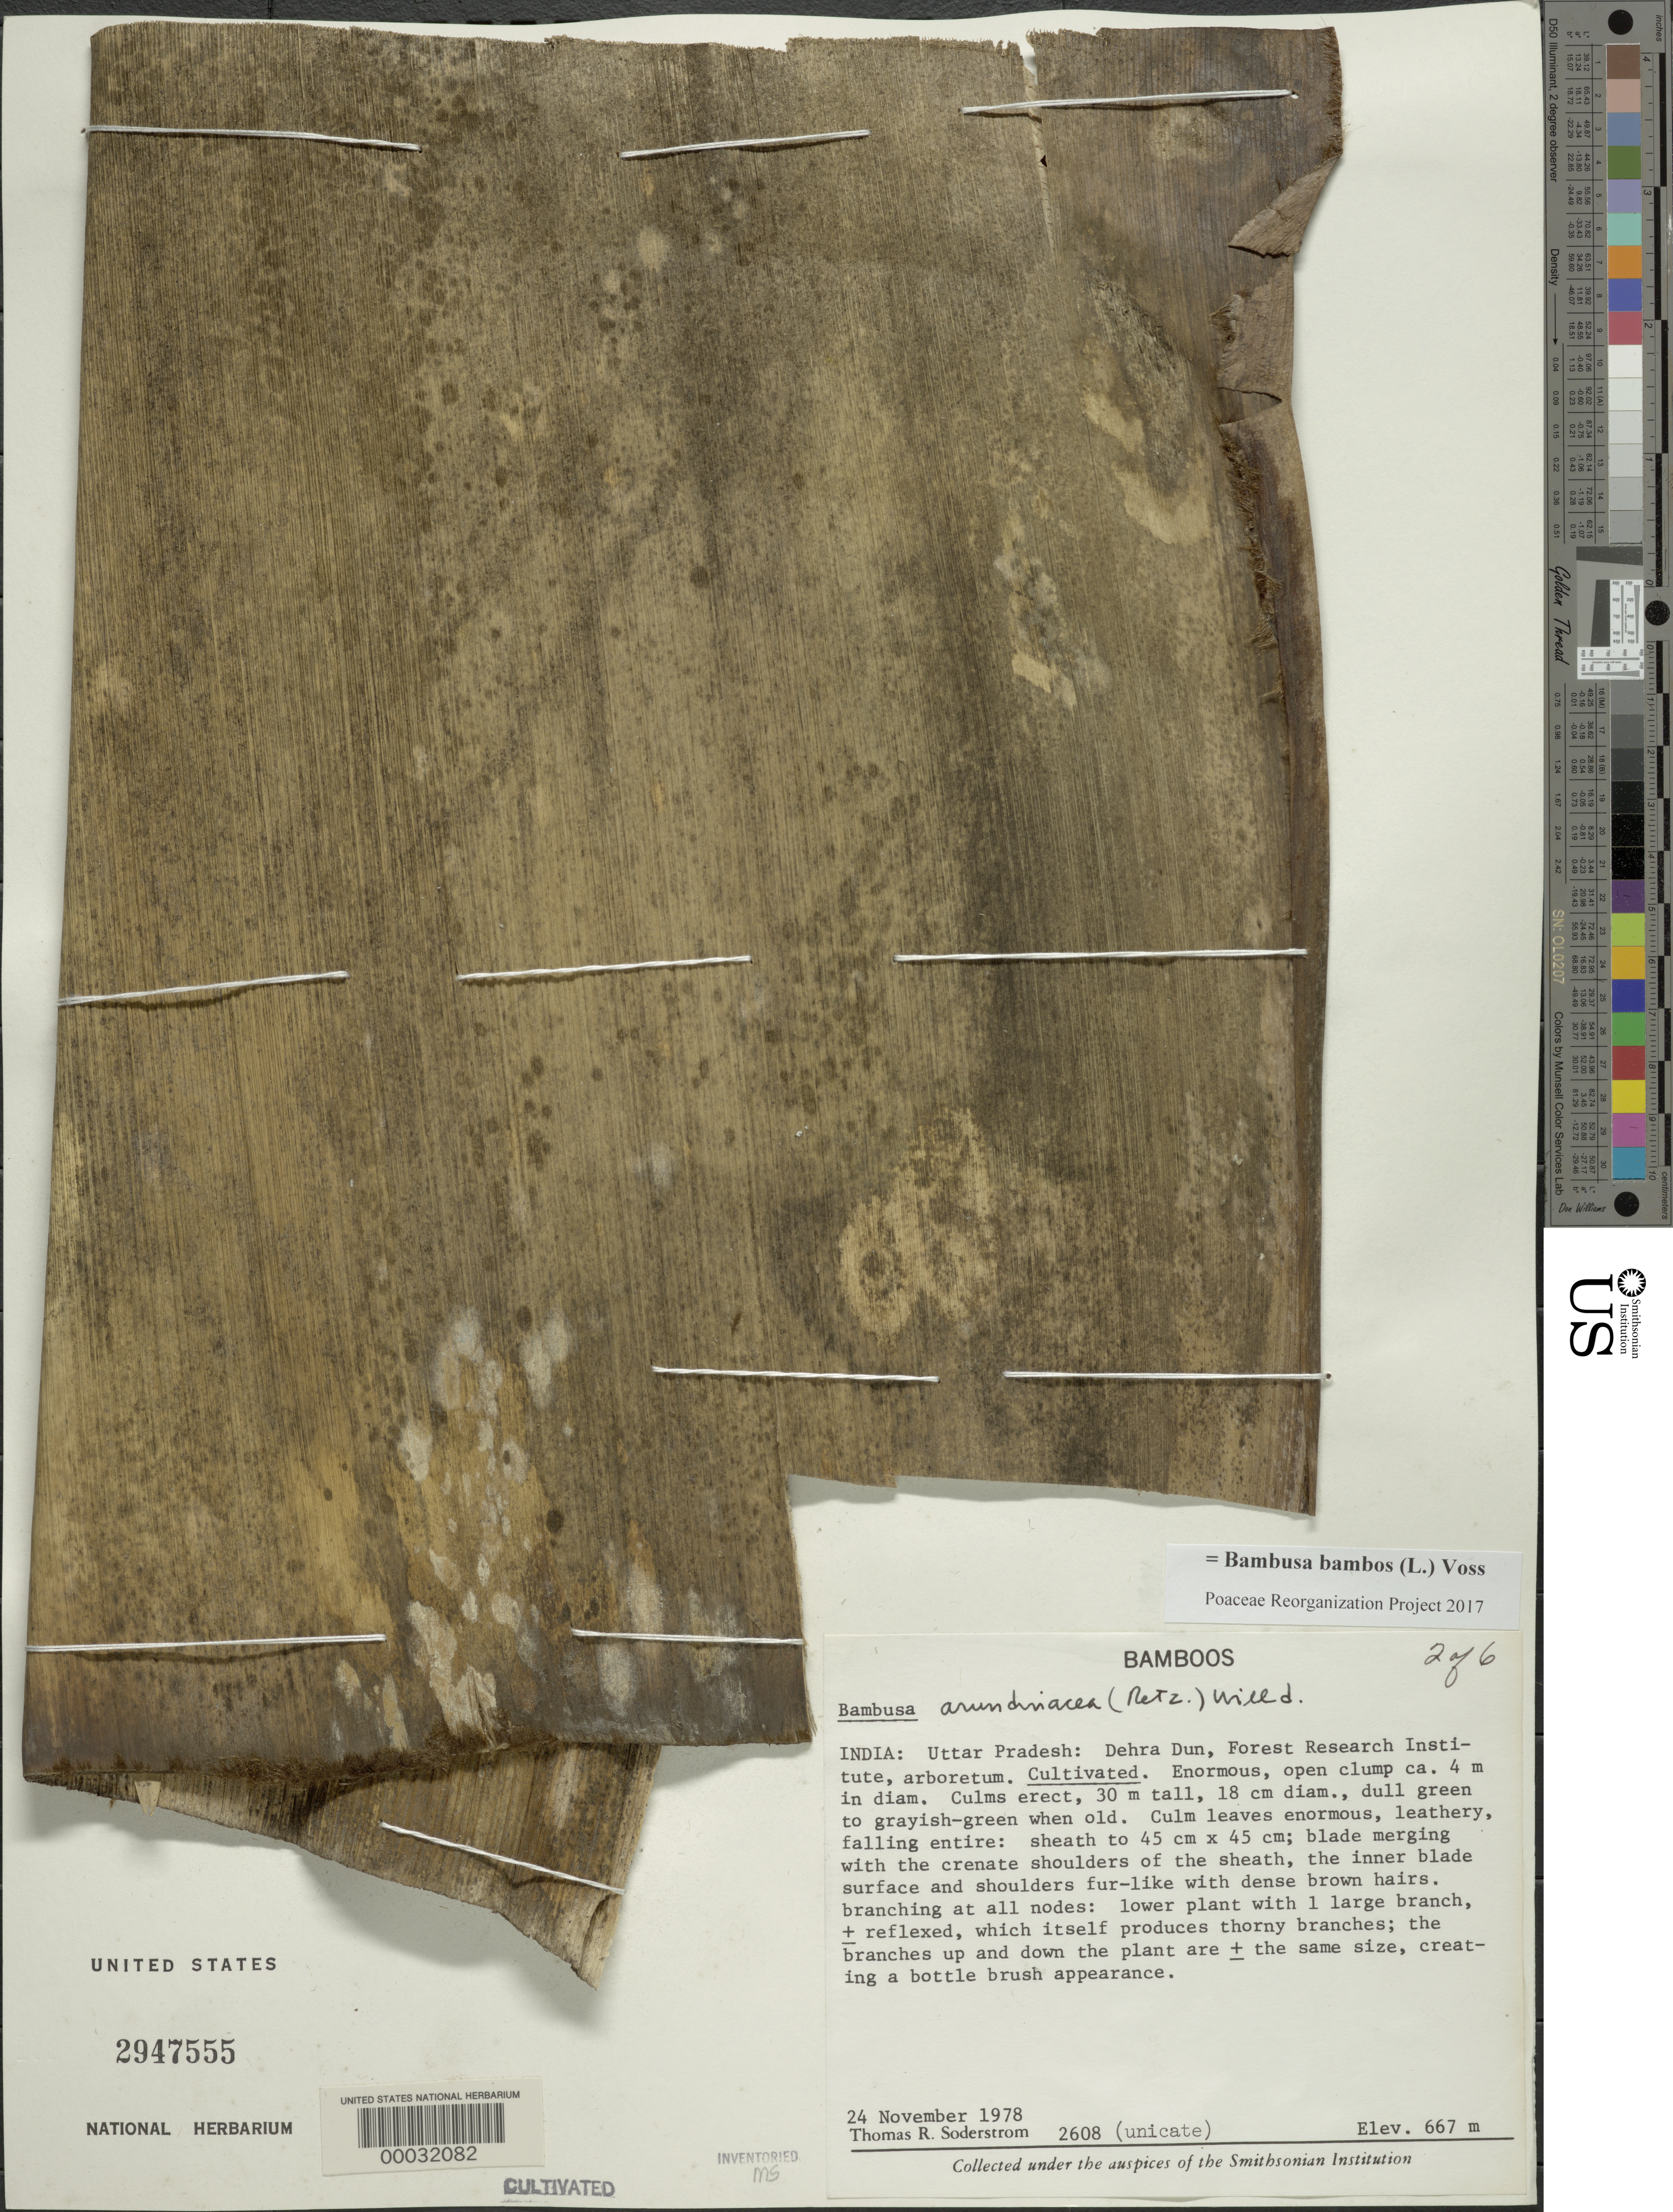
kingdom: Plantae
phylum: Tracheophyta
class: Liliopsida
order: Poales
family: Poaceae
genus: Bambusa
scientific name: Bambusa bambos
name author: (L.) Voss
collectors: T. R. Soderstrom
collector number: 2608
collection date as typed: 24 Nov 1978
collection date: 1978-11-24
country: India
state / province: Uttar Pradesh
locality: Forest research institute-dehra dun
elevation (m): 667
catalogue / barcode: US 2947555